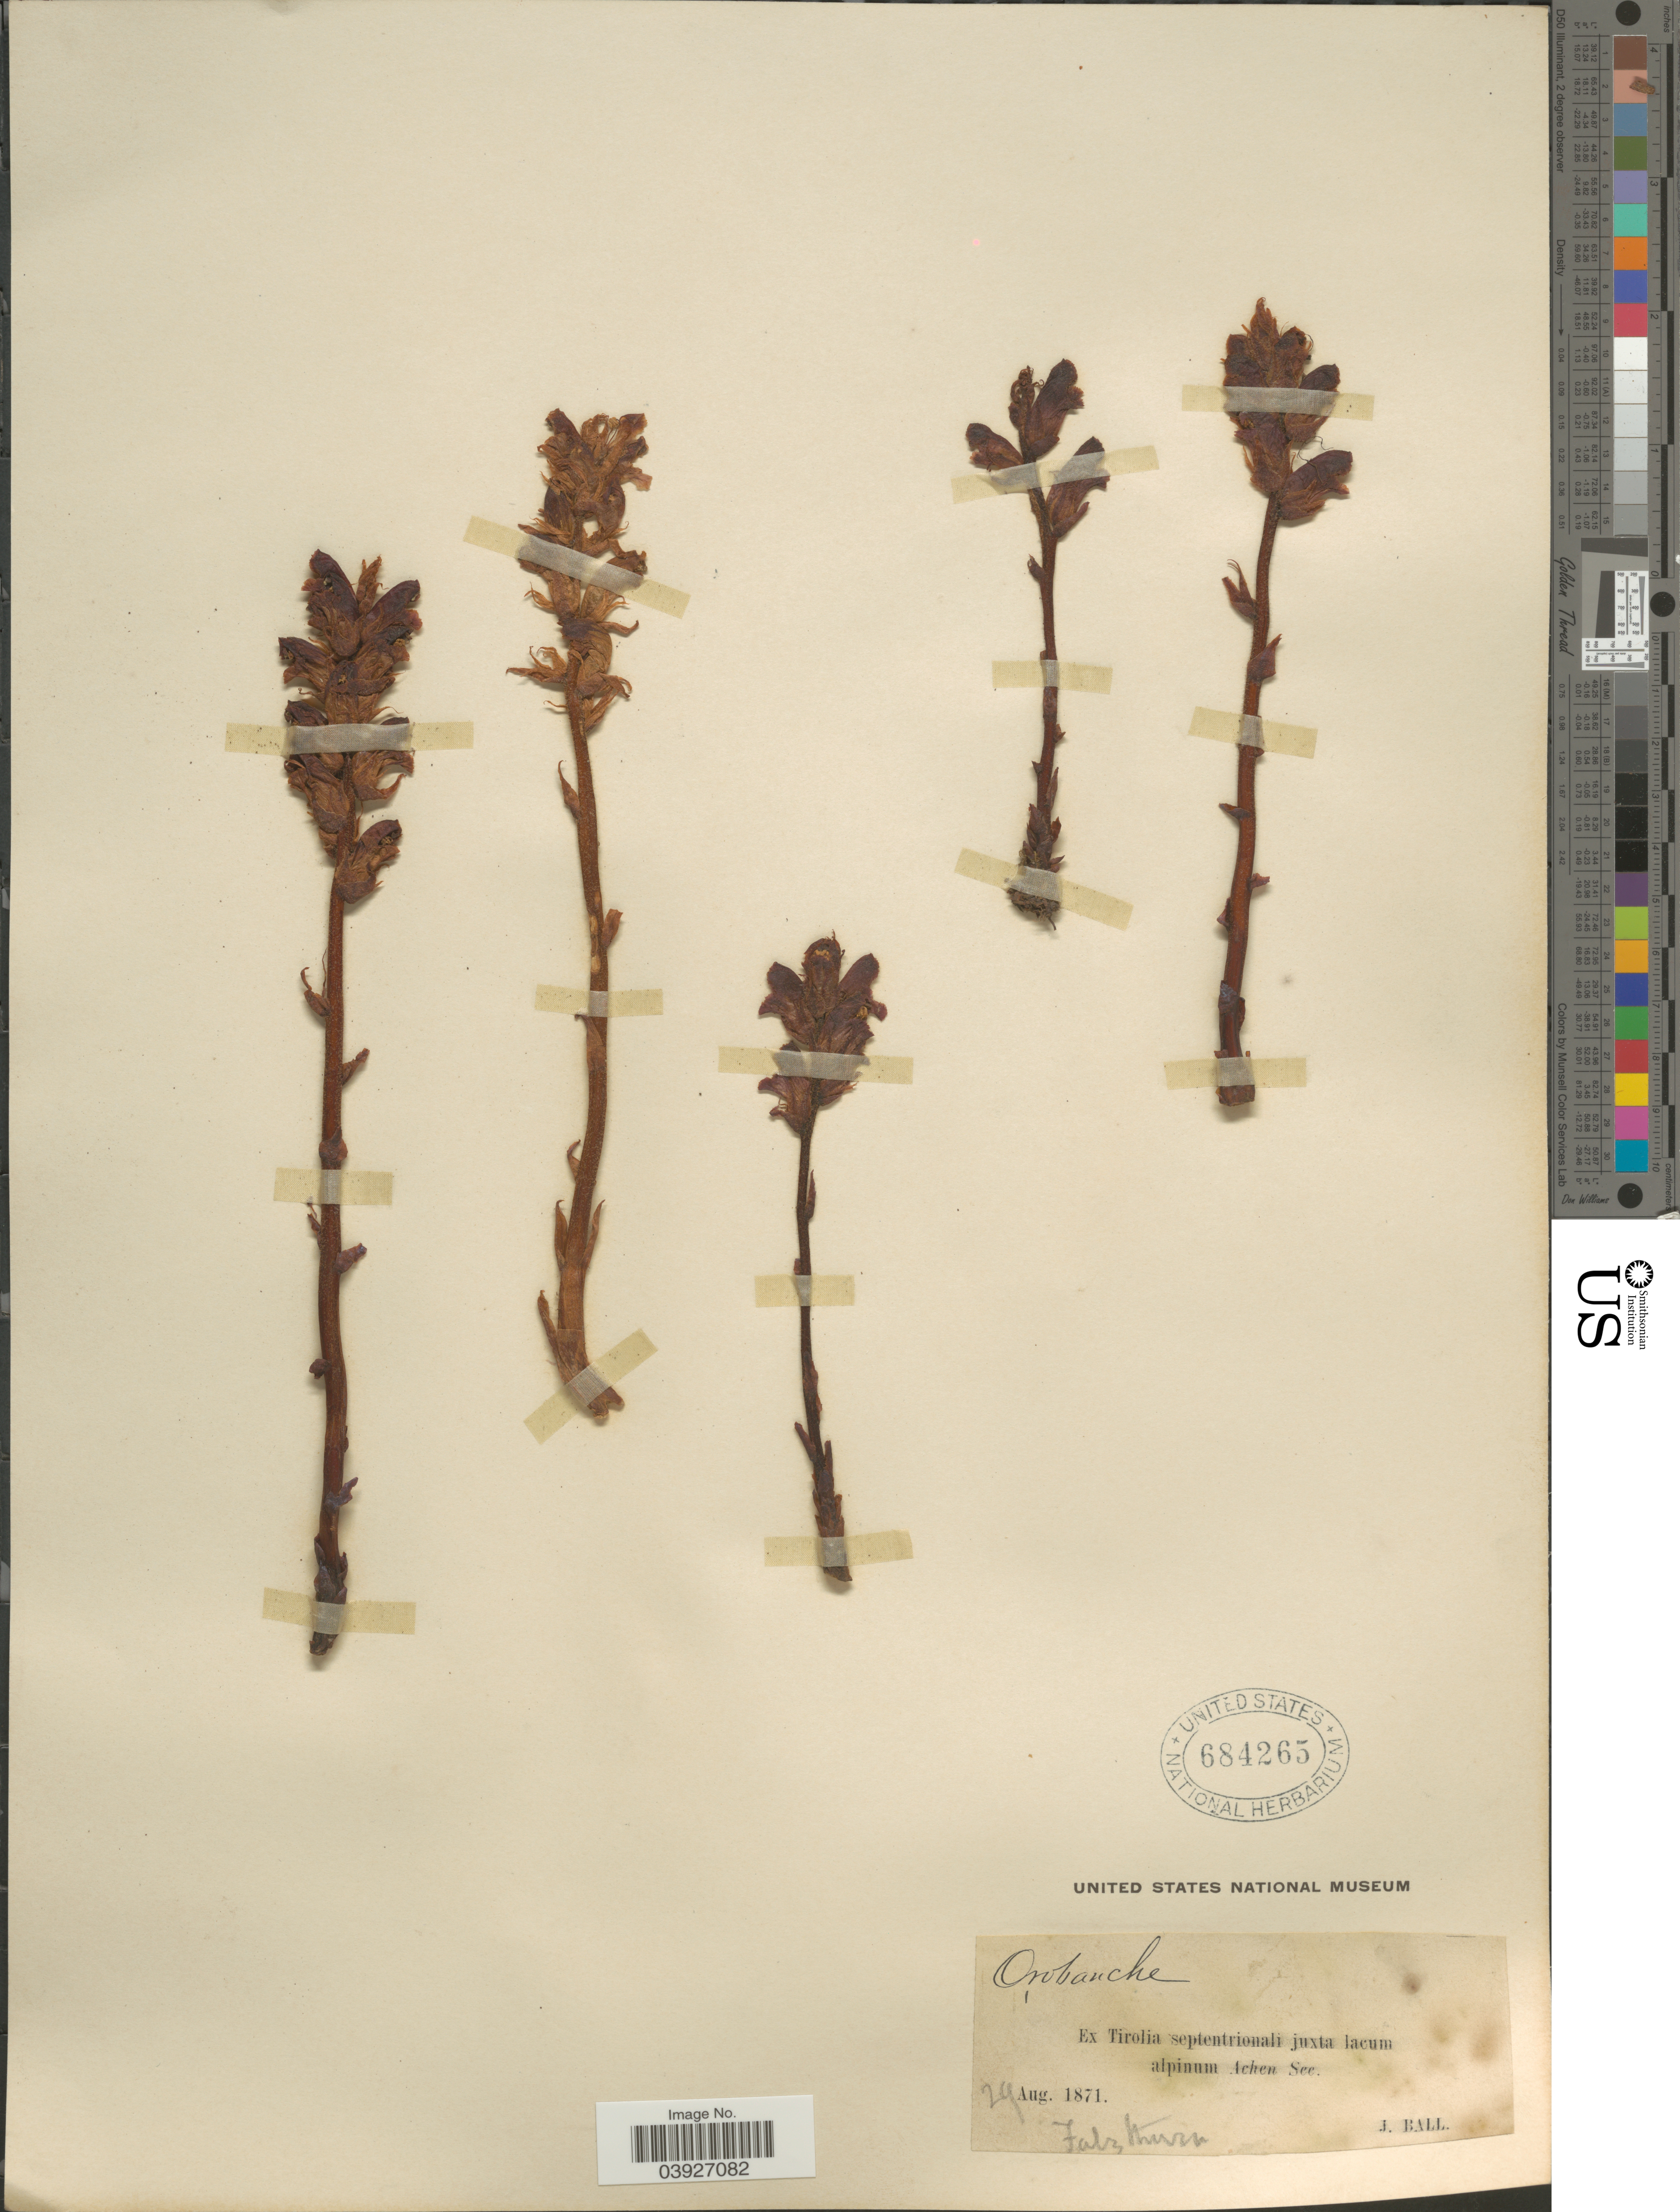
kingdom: Plantae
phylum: Tracheophyta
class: Magnoliopsida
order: Lamiales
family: Orobanchaceae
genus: Epifagus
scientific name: Epifagus sp.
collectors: J. Ball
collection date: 1871-08-29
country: Austria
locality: Ex Tirolia septentrionali juxta lacum alpinum Achen See.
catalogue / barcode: US 684265